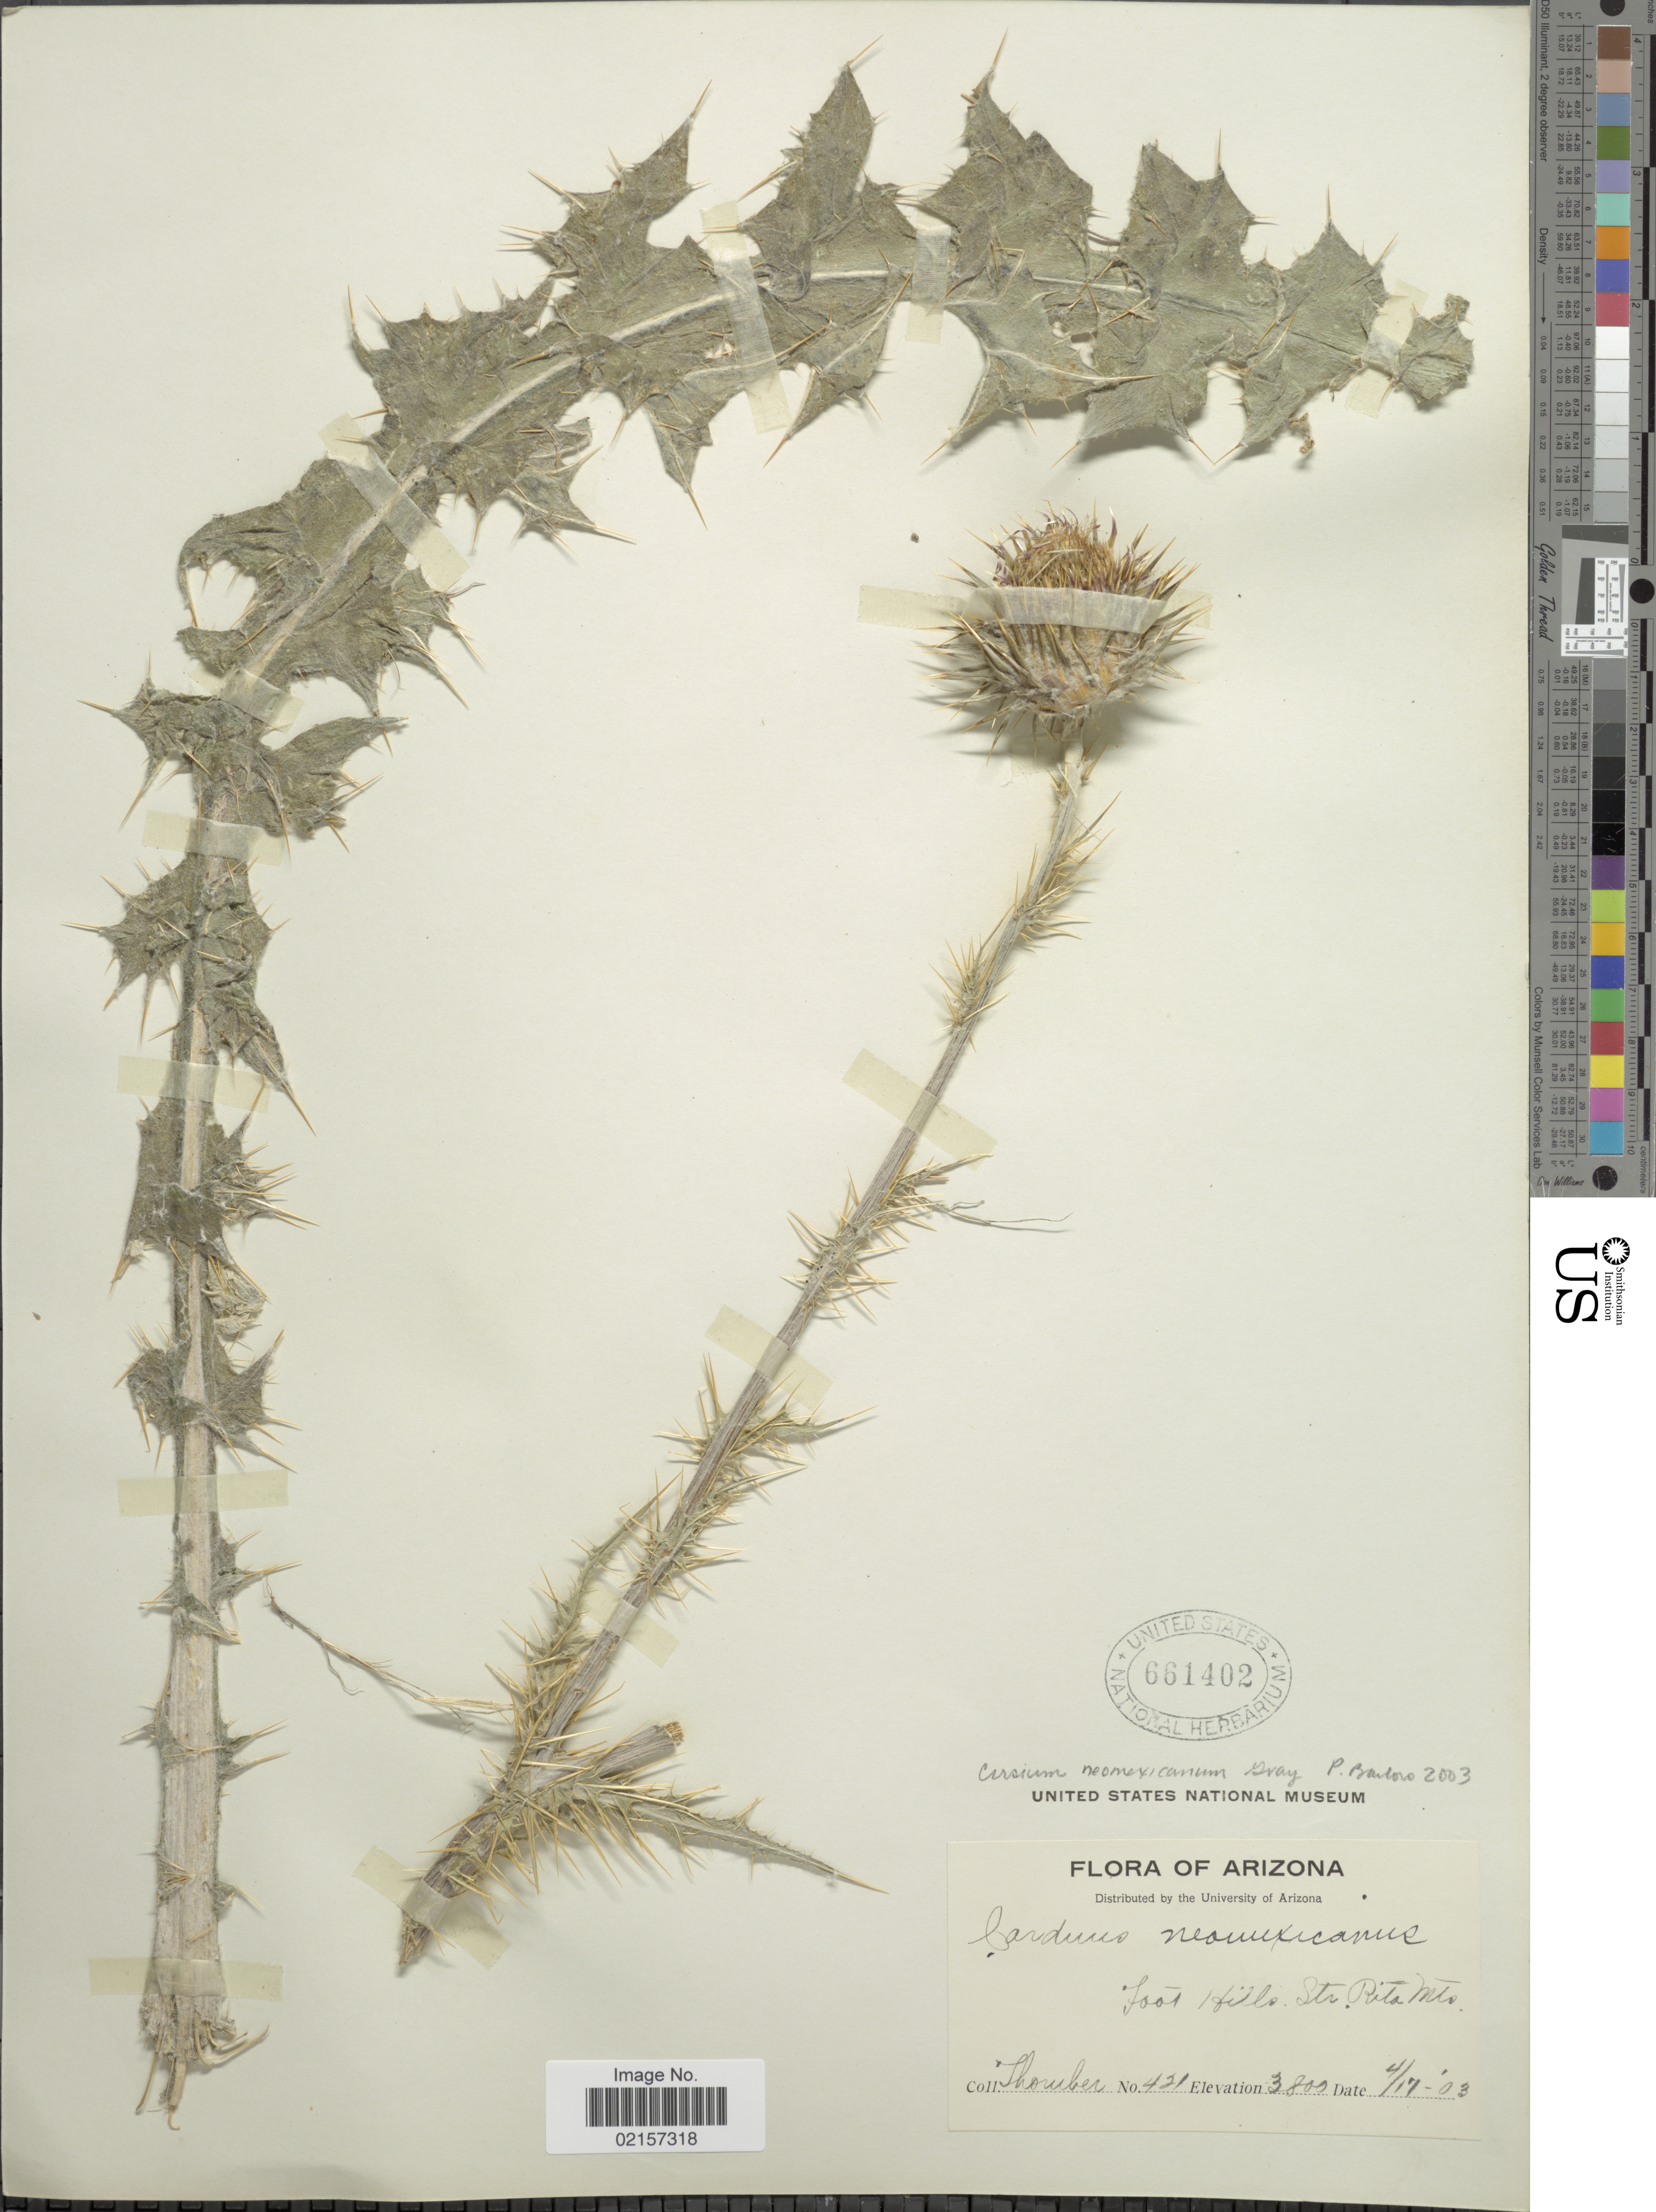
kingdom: Plantae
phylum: Tracheophyta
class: Magnoliopsida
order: Asterales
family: Asteraceae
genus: Cirsium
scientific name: Cirsium neomexicanum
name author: A. Gray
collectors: J. Thornber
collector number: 421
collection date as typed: Transcribed d/m/y: 17/4/3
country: United States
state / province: Arizona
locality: Foot Hills Str. Rita Mts.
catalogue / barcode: US 661402